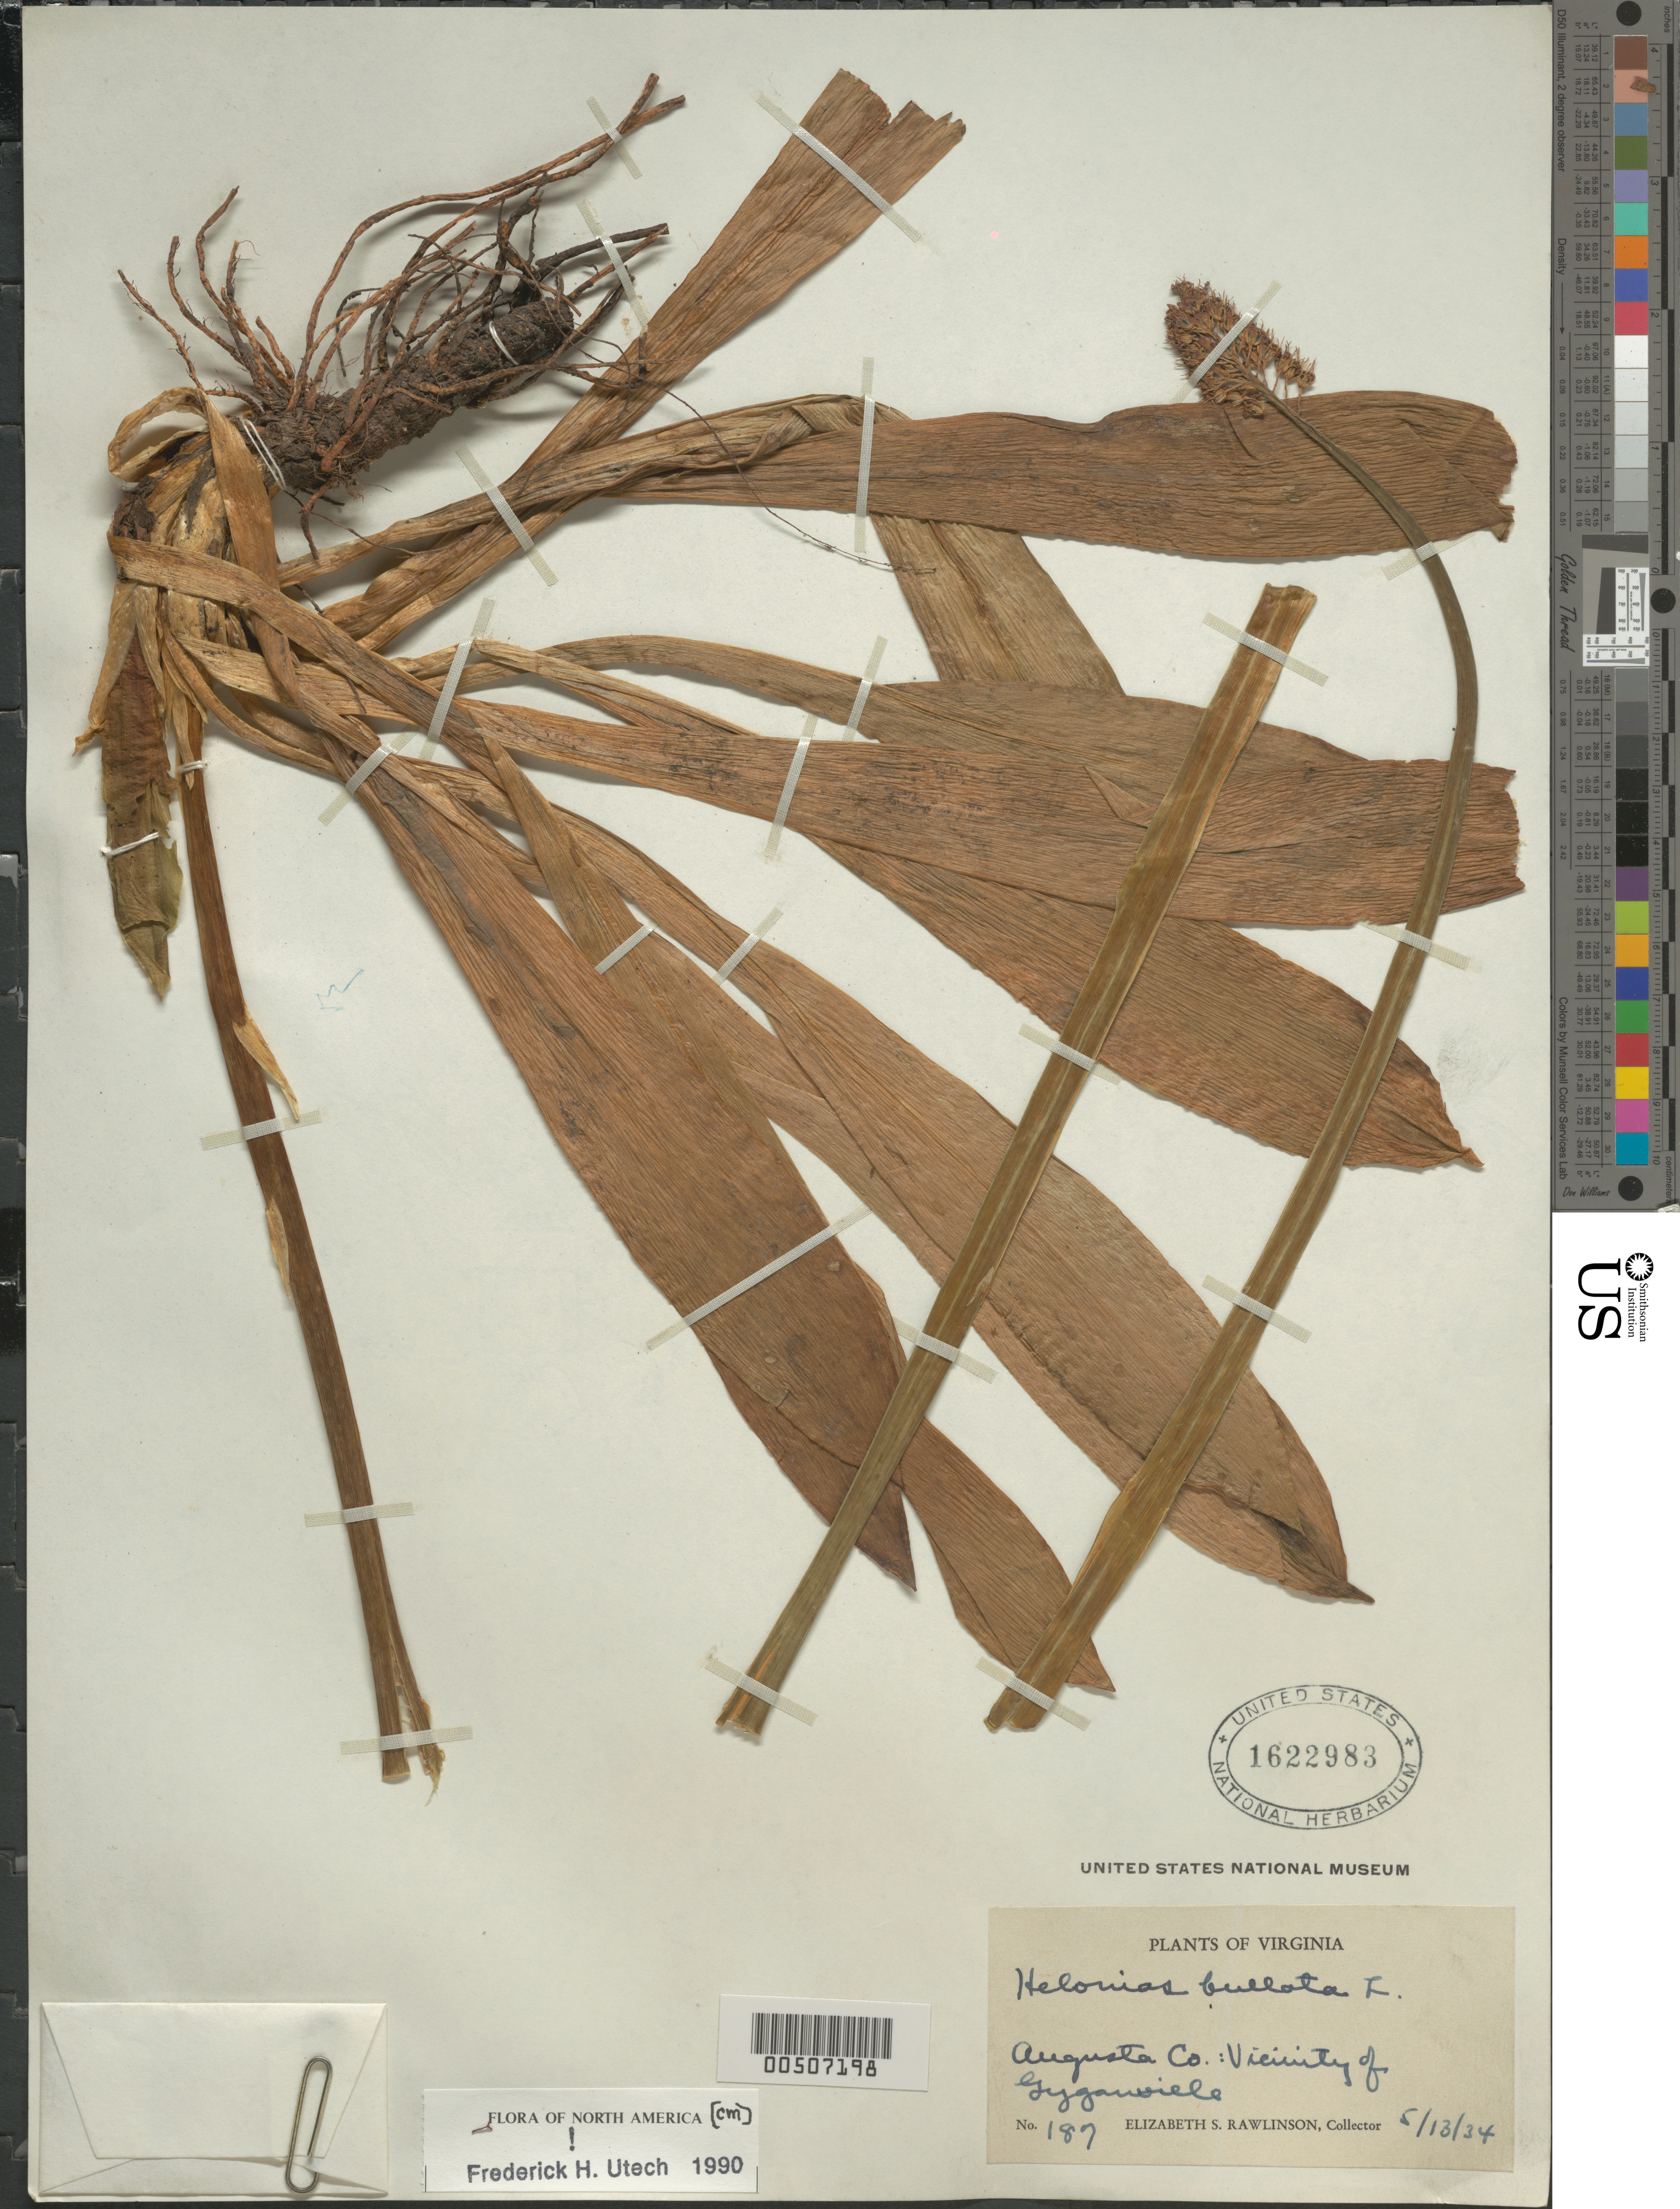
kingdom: Plantae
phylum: Tracheophyta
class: Liliopsida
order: Liliales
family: Melanthiaceae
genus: Helonias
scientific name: Helonias bullata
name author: L.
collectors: E. S. Rawlinson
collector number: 187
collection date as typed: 13 May 1934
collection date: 1934-05-13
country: United States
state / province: Virginia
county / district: Augusta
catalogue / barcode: US 1622983